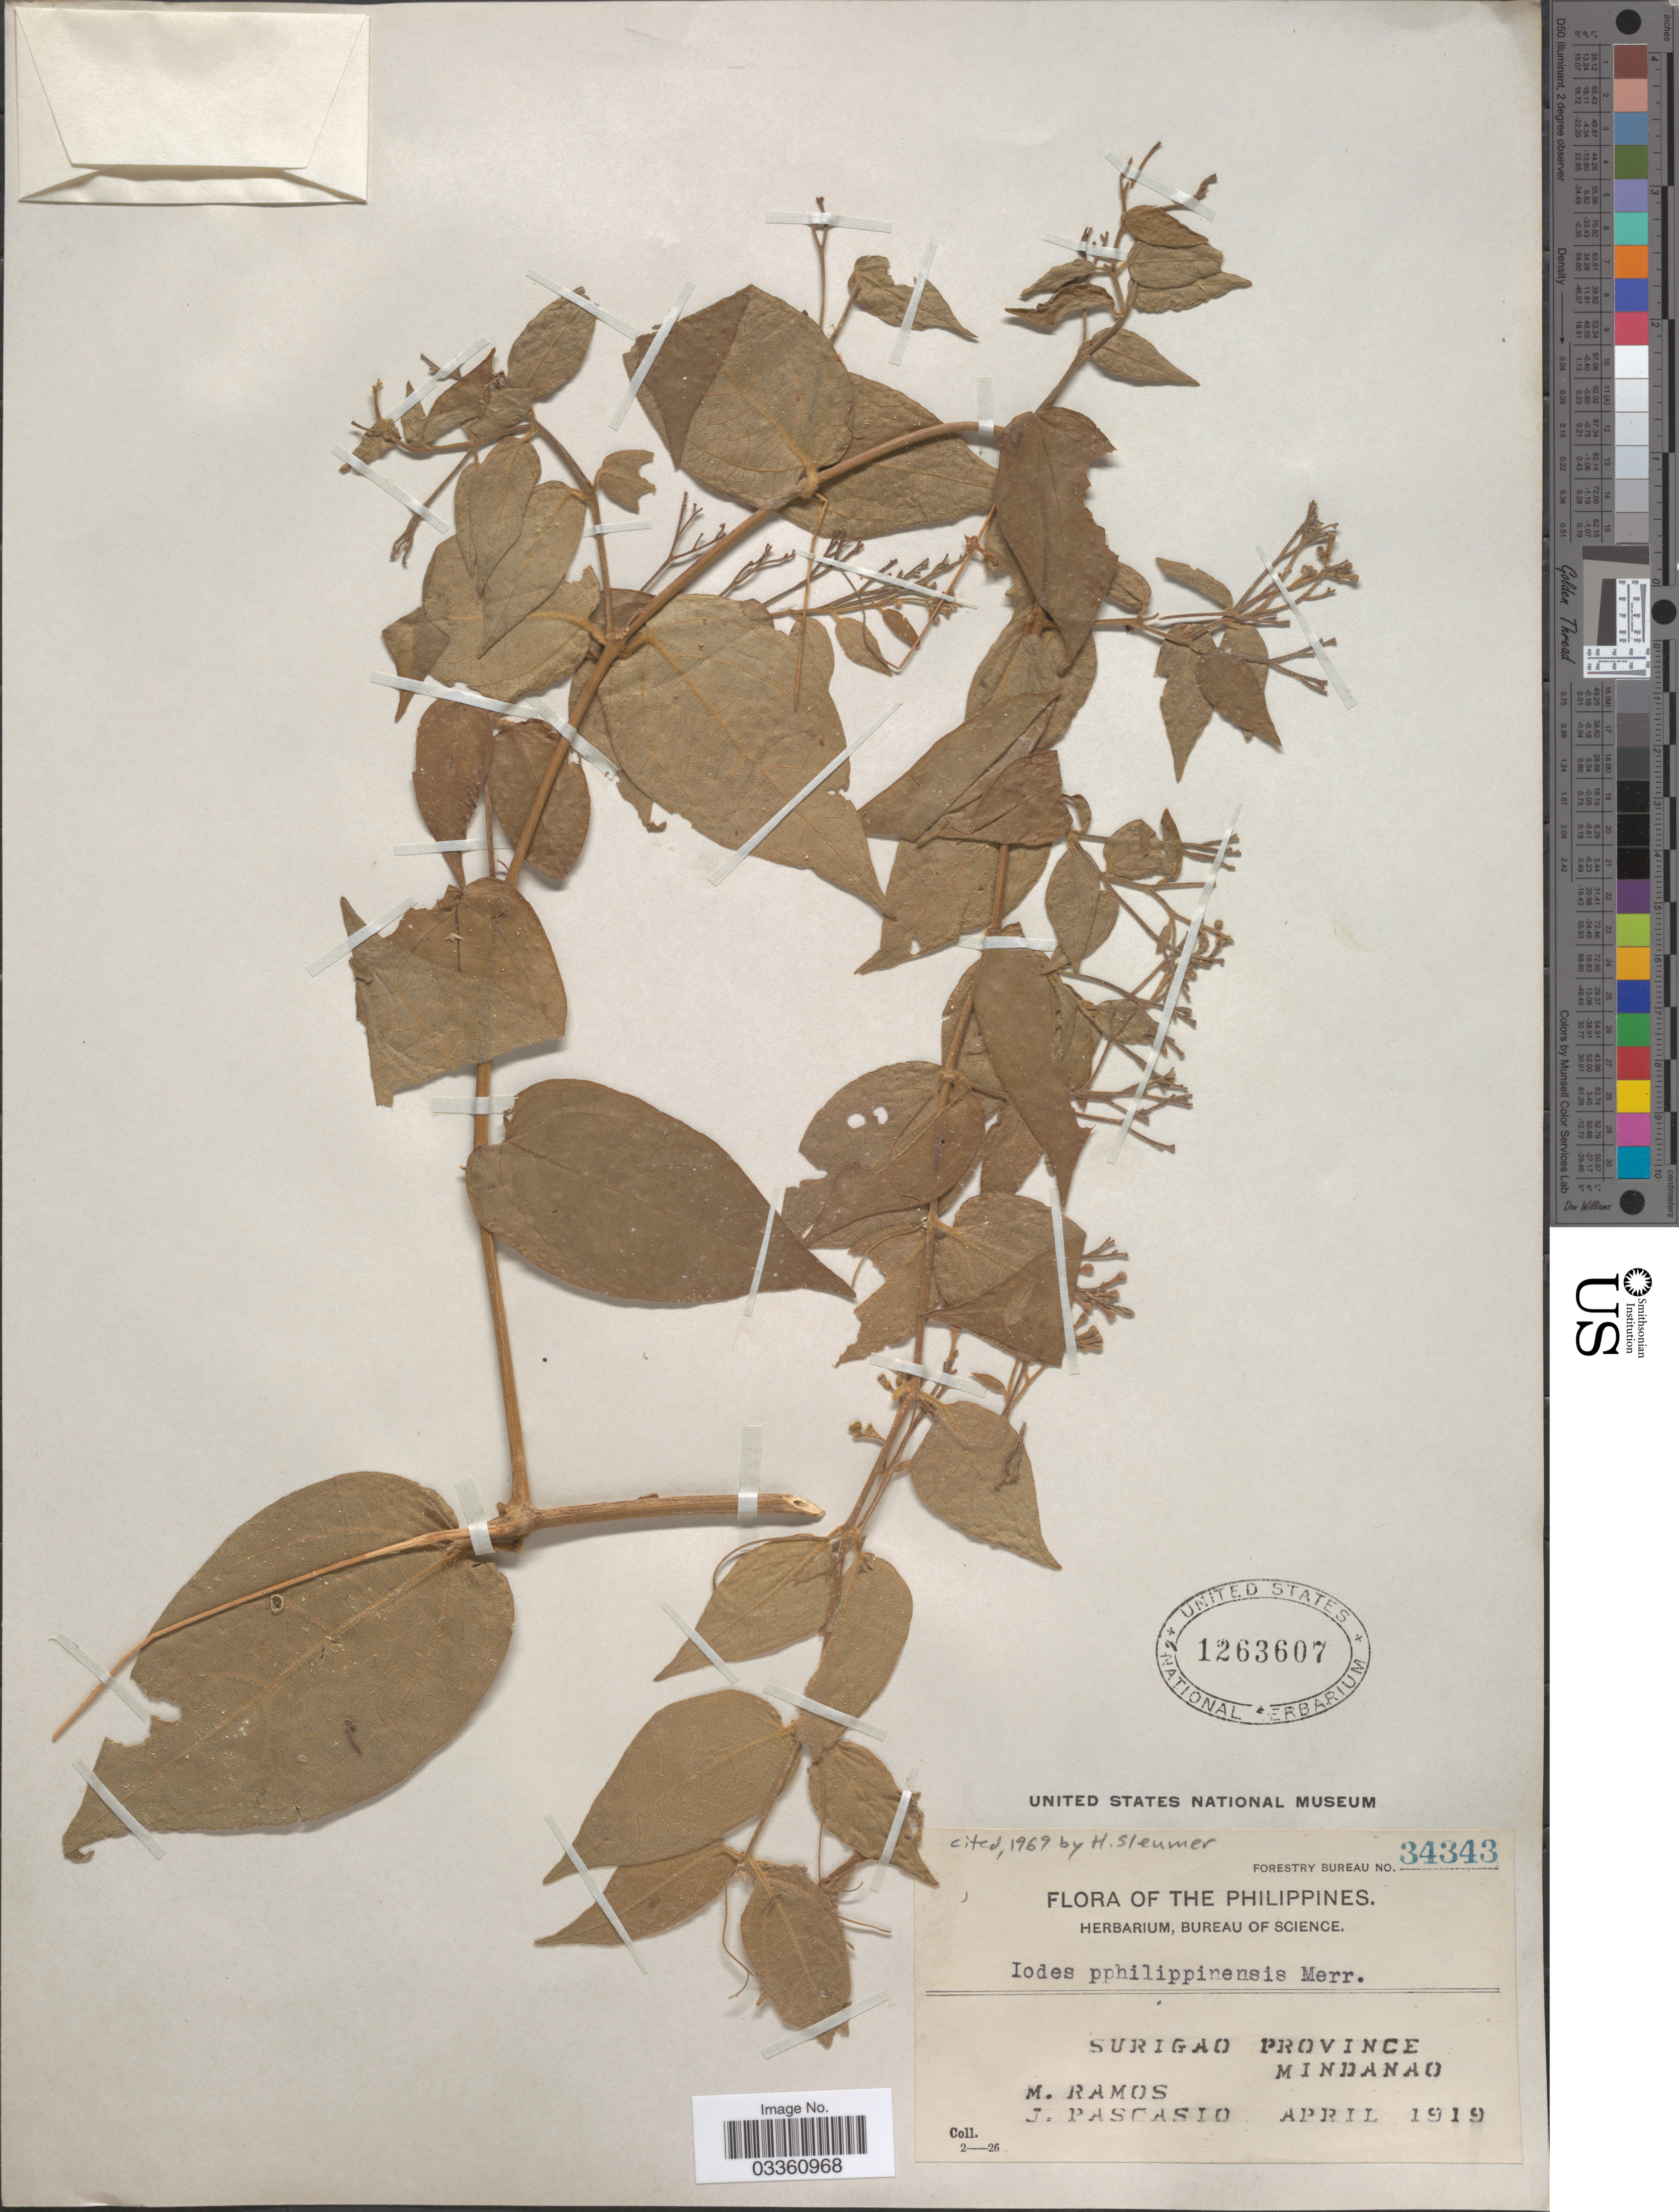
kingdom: Plantae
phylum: Tracheophyta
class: Magnoliopsida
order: Icacinales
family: Icacinaceae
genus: Iodes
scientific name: Iodes philippinensis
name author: Merr.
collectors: M. Ramos & J. Pascasio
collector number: Forestry Bureau 34343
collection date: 1919-04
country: Philippines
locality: Surigao Province. Mindanao.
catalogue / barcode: US 1263607